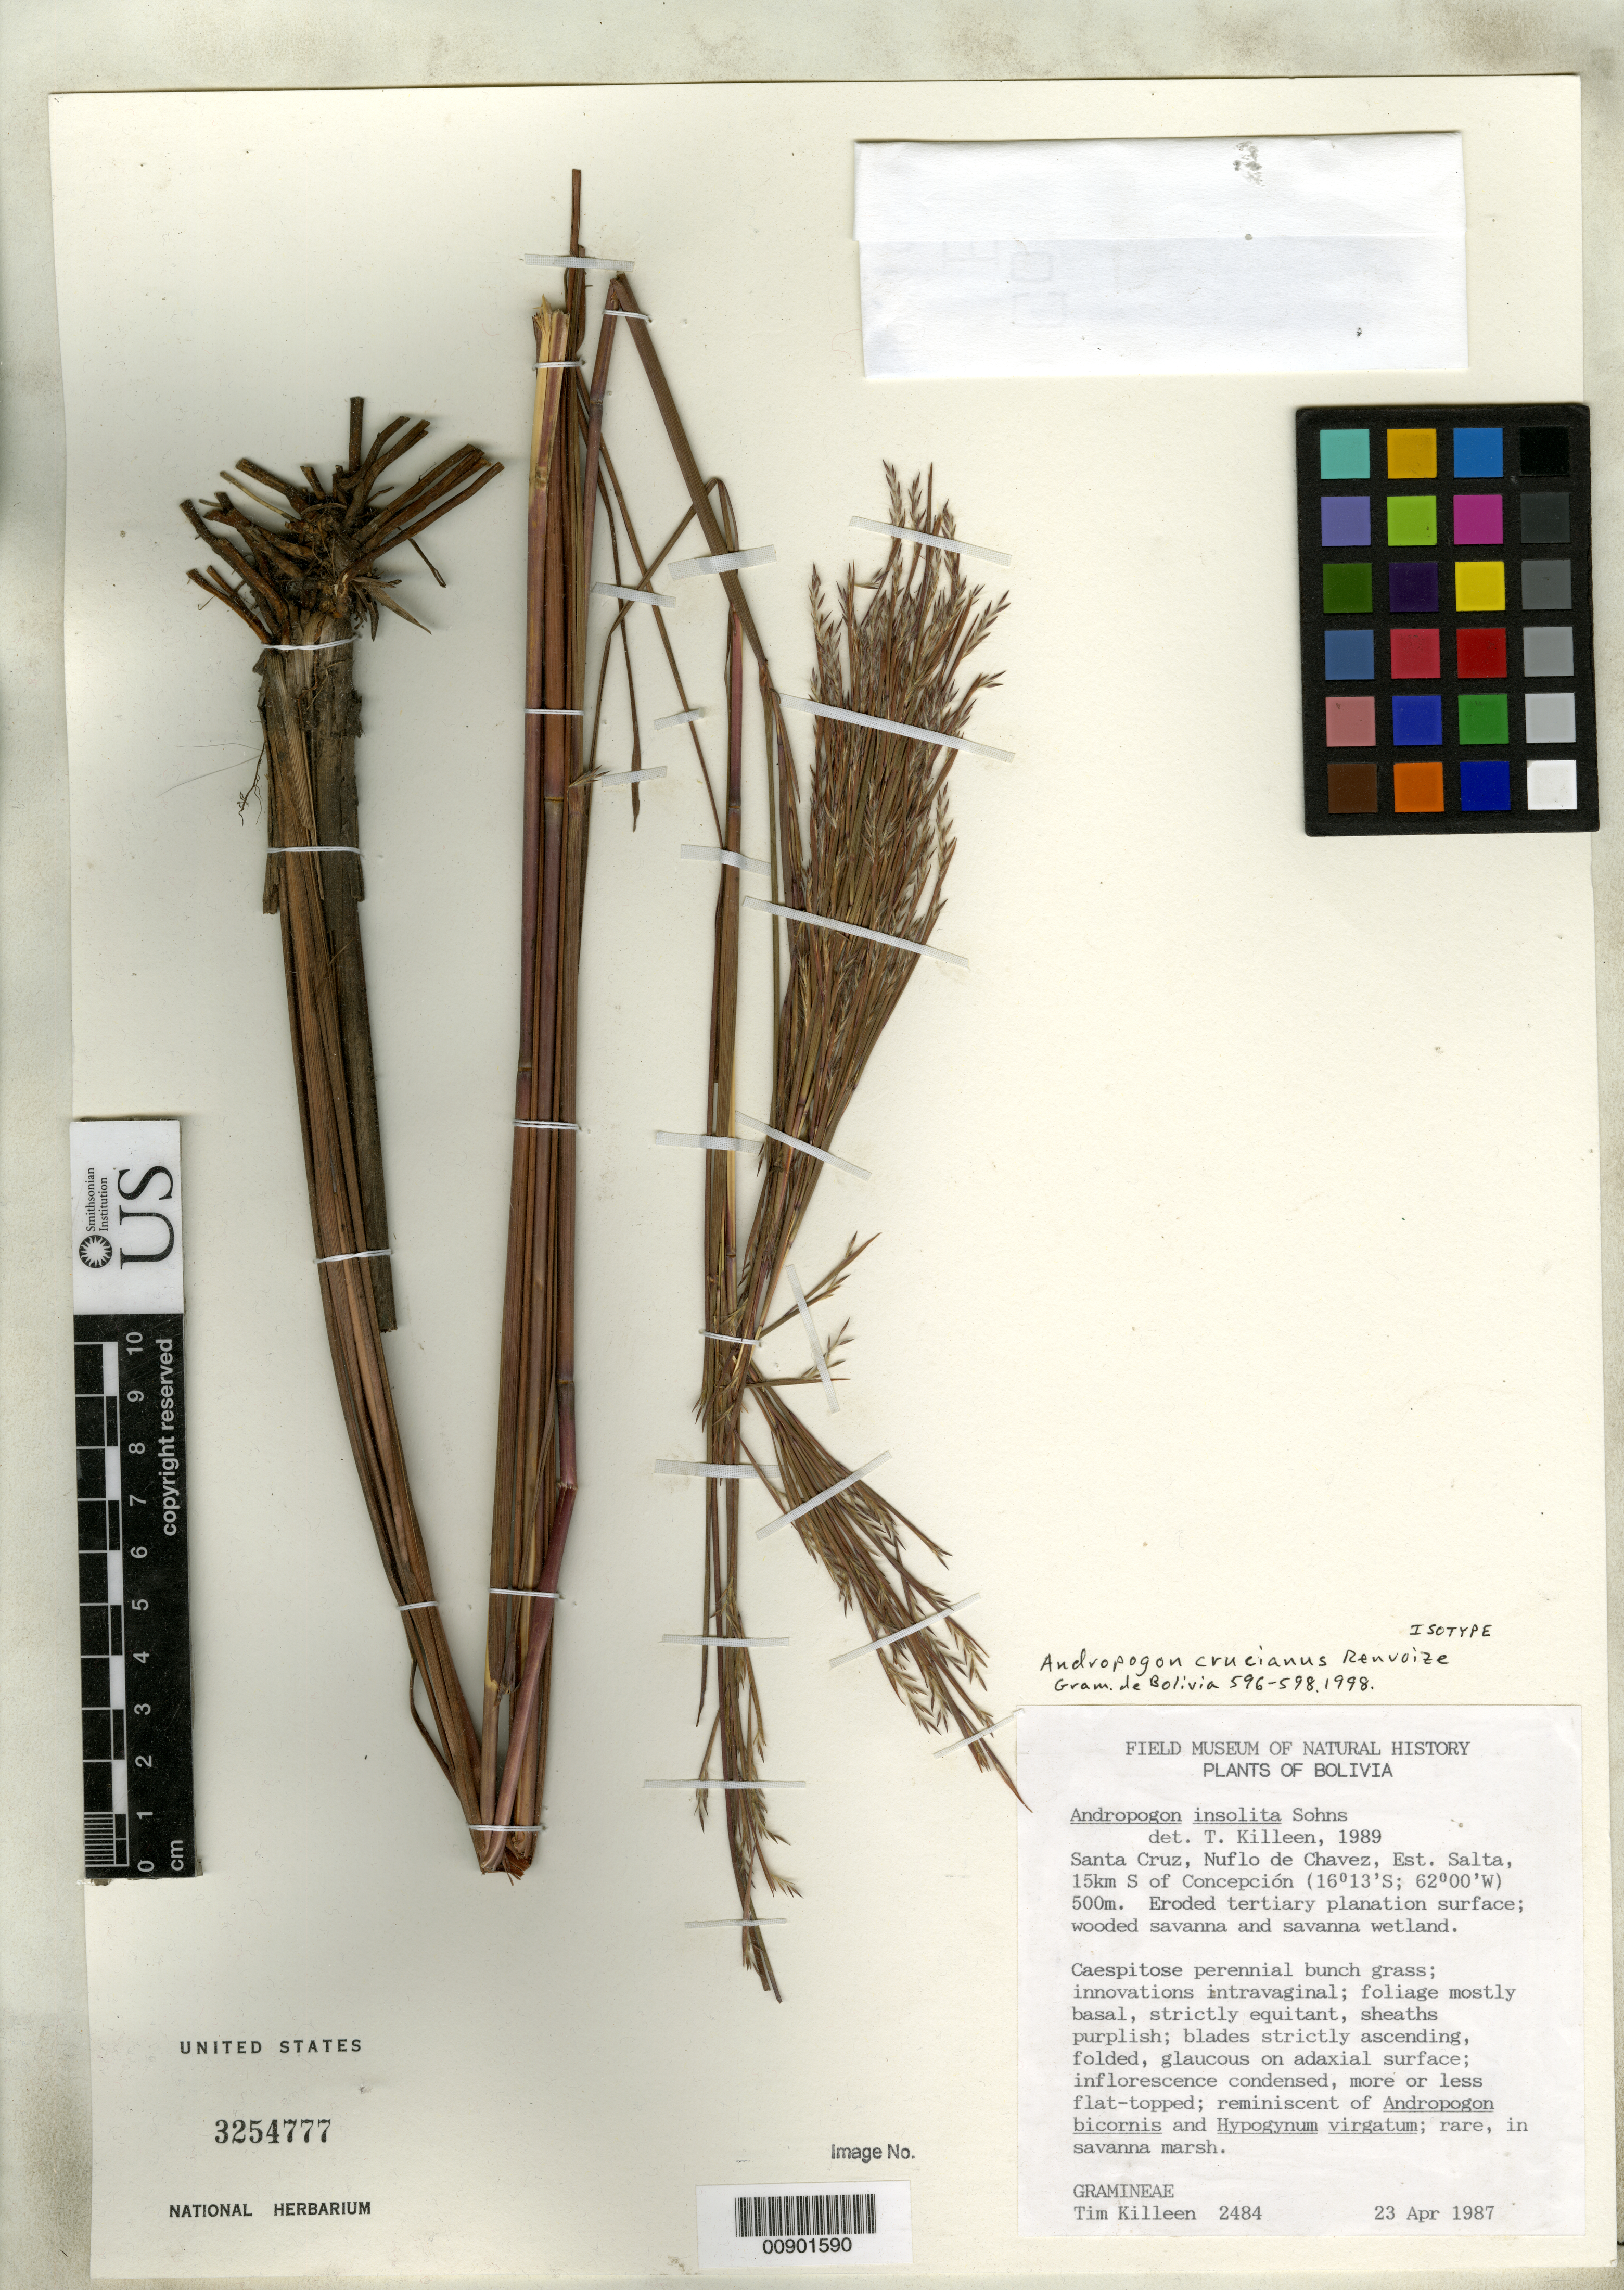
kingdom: Plantae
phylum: Tracheophyta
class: Liliopsida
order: Poales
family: Poaceae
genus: Andropogon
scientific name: Andropogon crucianus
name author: Renvoize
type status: Isotype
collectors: T. Killeen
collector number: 2484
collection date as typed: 23 Apr 1987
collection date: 1987-04-23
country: Bolivia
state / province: Santa Cruz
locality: Santa Cruz, Nuflo de chavez, Est. Salta, 15 km S of Concepción.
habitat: Eroded tertiary planation surface; wooded savanna and savanna wetland.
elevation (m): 500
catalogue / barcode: US 3254777